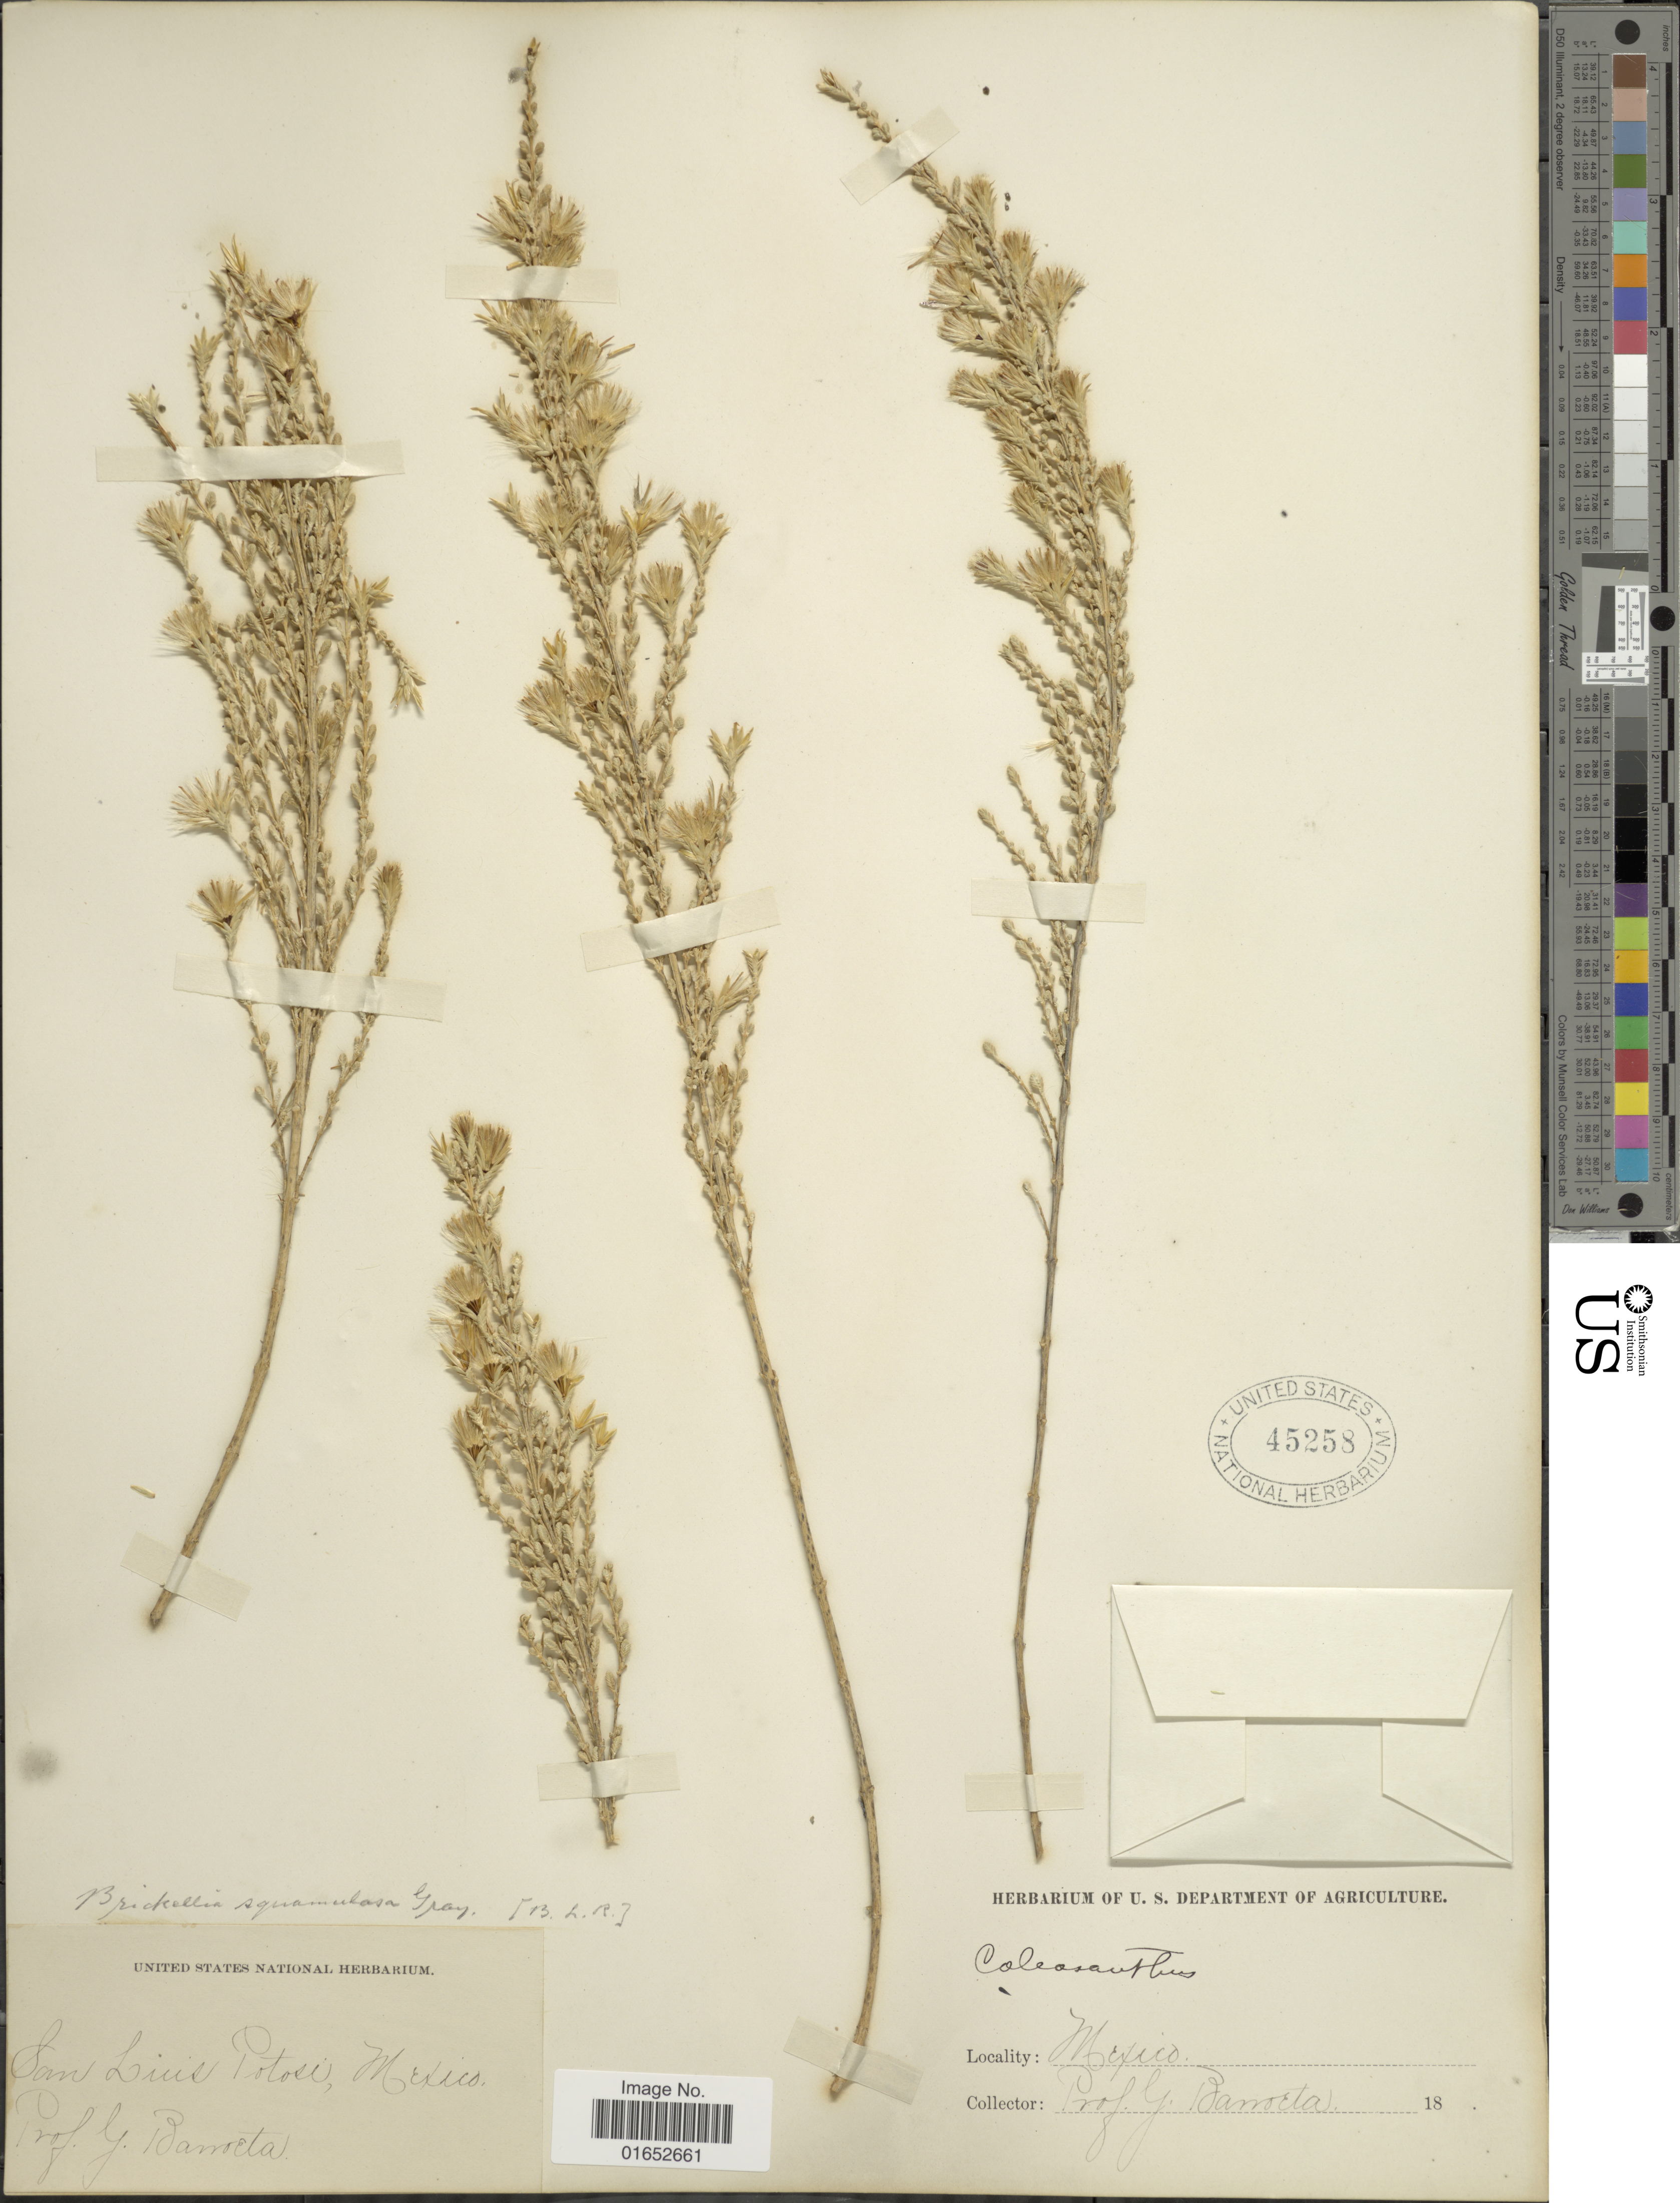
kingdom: Plantae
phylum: Tracheophyta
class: Magnoliopsida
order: Asterales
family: Asteraceae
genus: Asanthus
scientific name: Asanthus squamulosus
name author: (A. Gray) R.M. King & H. Rob.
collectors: G. Bawoela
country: Mexico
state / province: San Luis Potosí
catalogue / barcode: US 45258